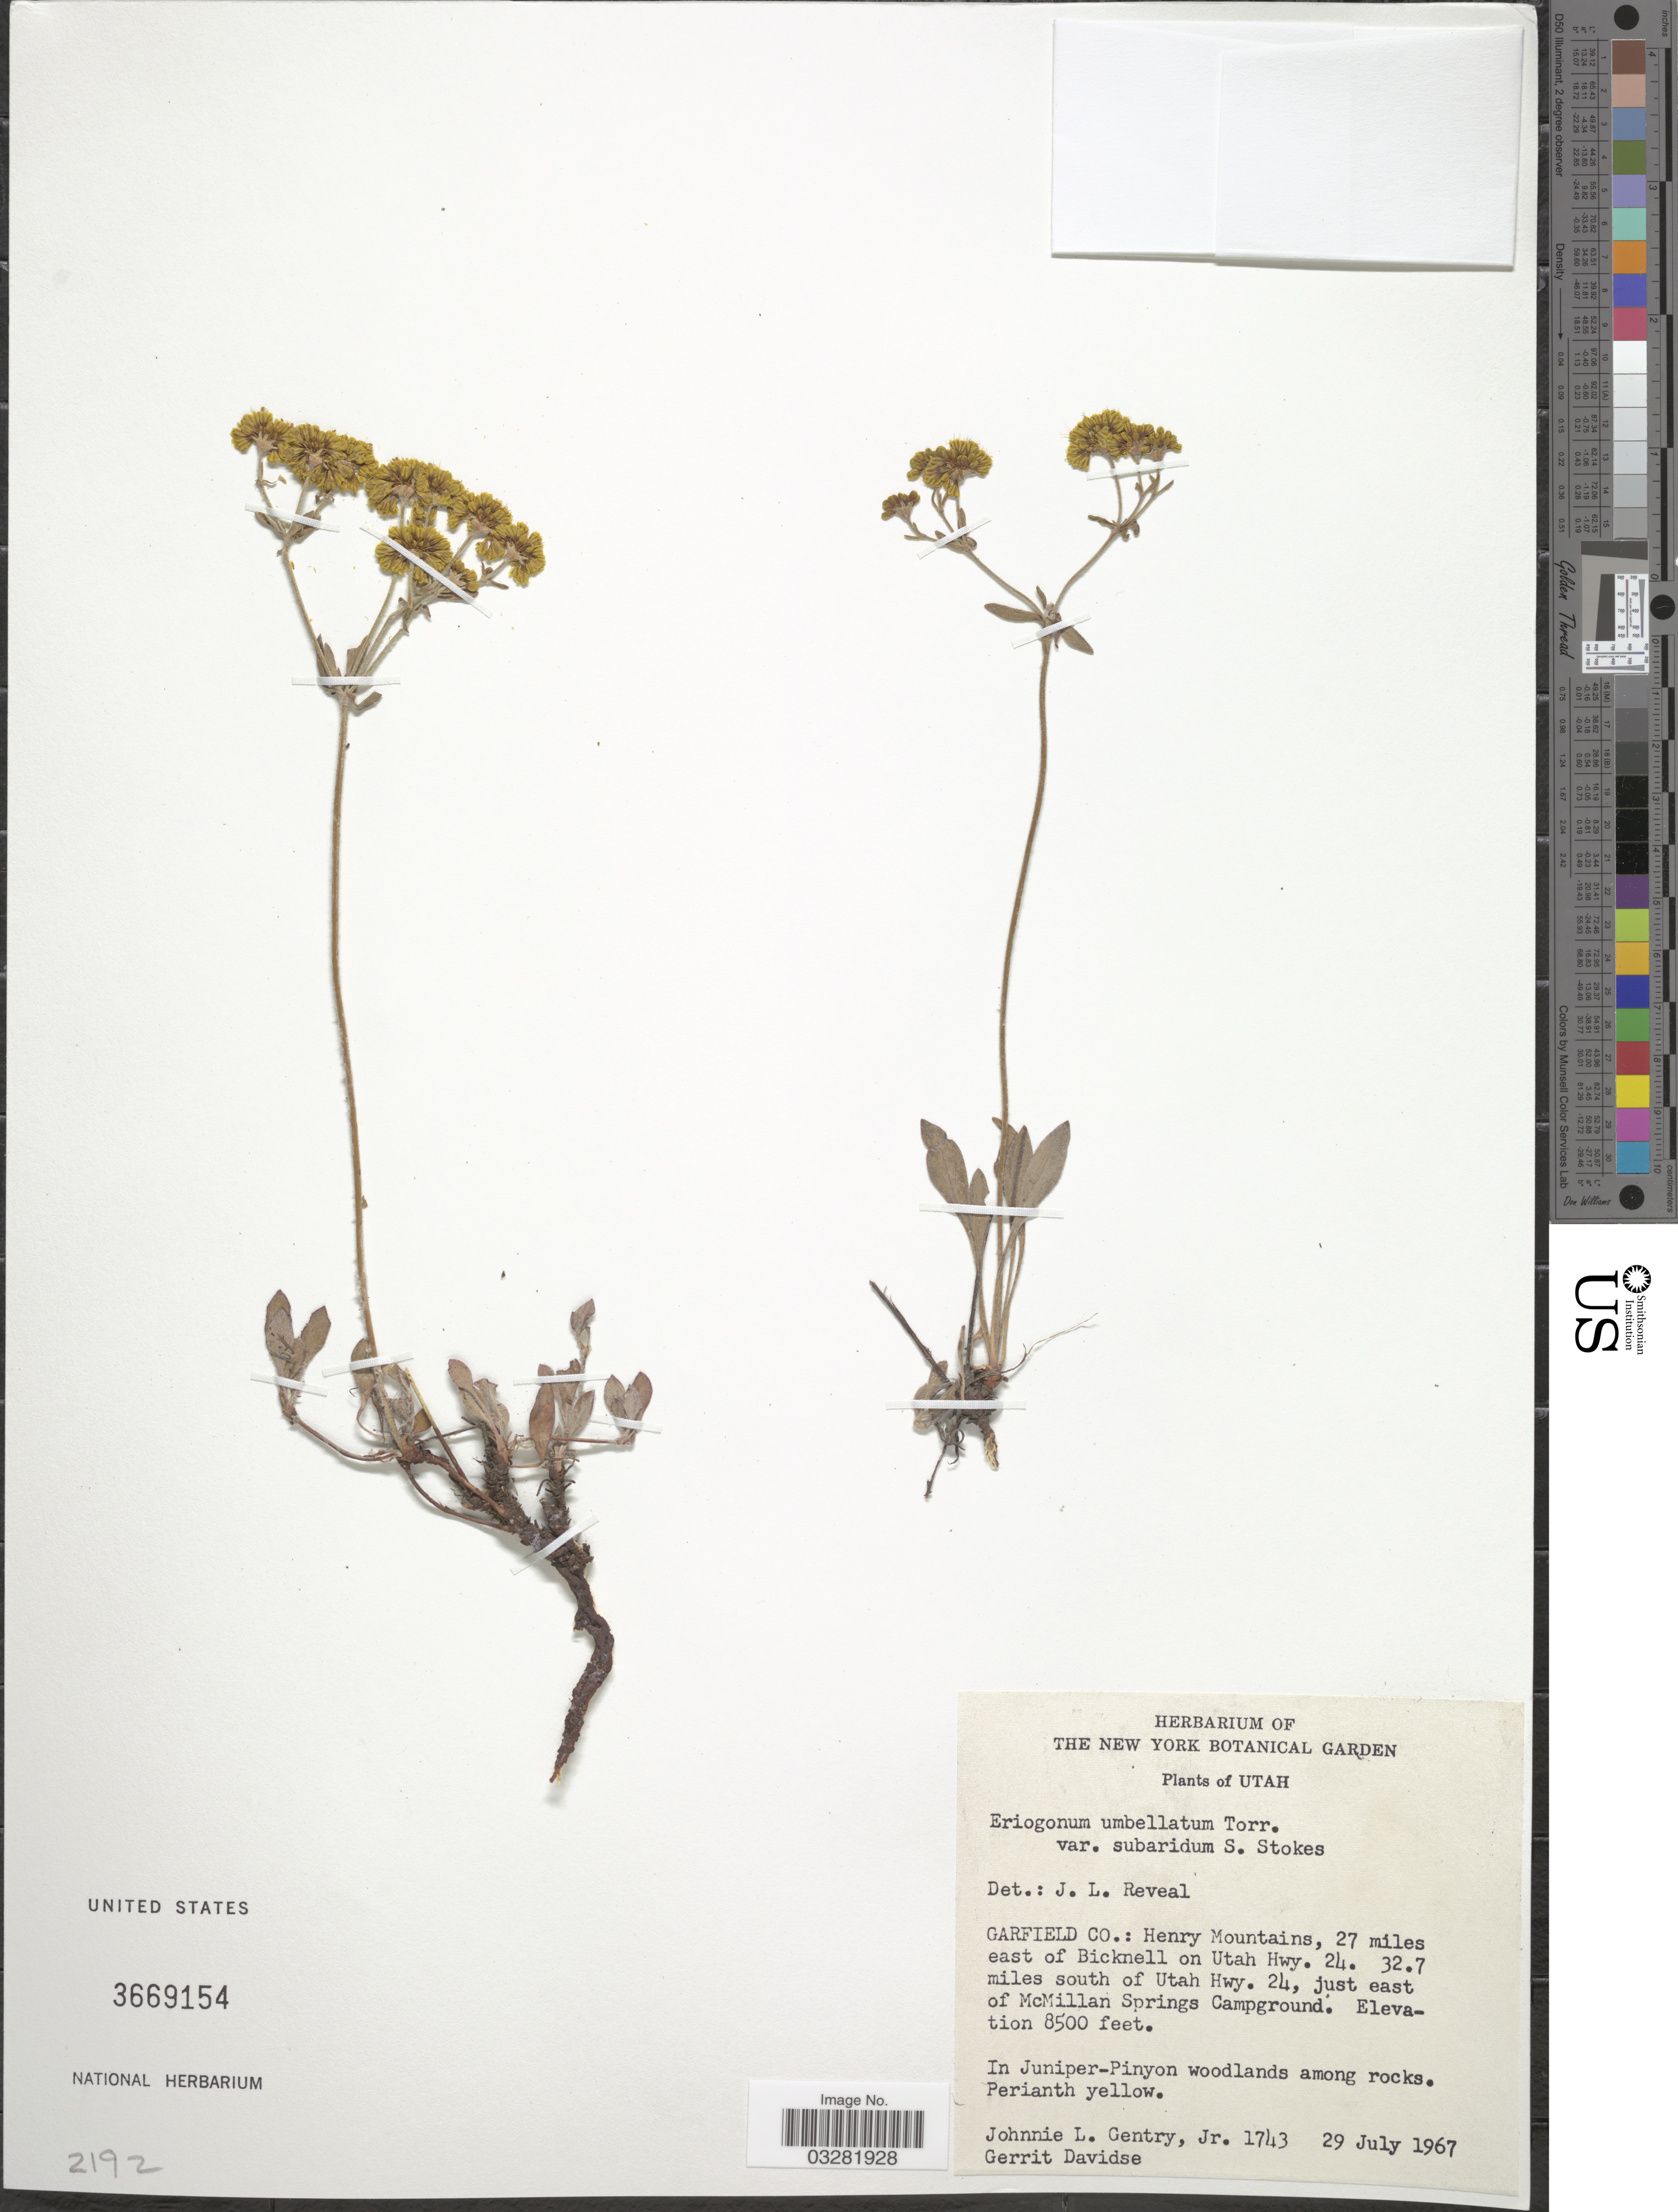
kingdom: Plantae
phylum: Tracheophyta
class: Magnoliopsida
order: Caryophyllales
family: Polygonaceae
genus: Eriogonum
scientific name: Eriogonum umbellatum var. subaridum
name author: S. Stokes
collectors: J. L. Gentry & G. Davidse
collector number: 1743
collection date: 1967-07-29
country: United States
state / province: Utah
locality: Garfield Co.: Herny Mountains, 27 miles east of Bicknell of Utah Hwy. 24. 32.7 miles south of Utah Hwy. 24, just east of McMillan Springs Campground.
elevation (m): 2591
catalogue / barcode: US 3669154